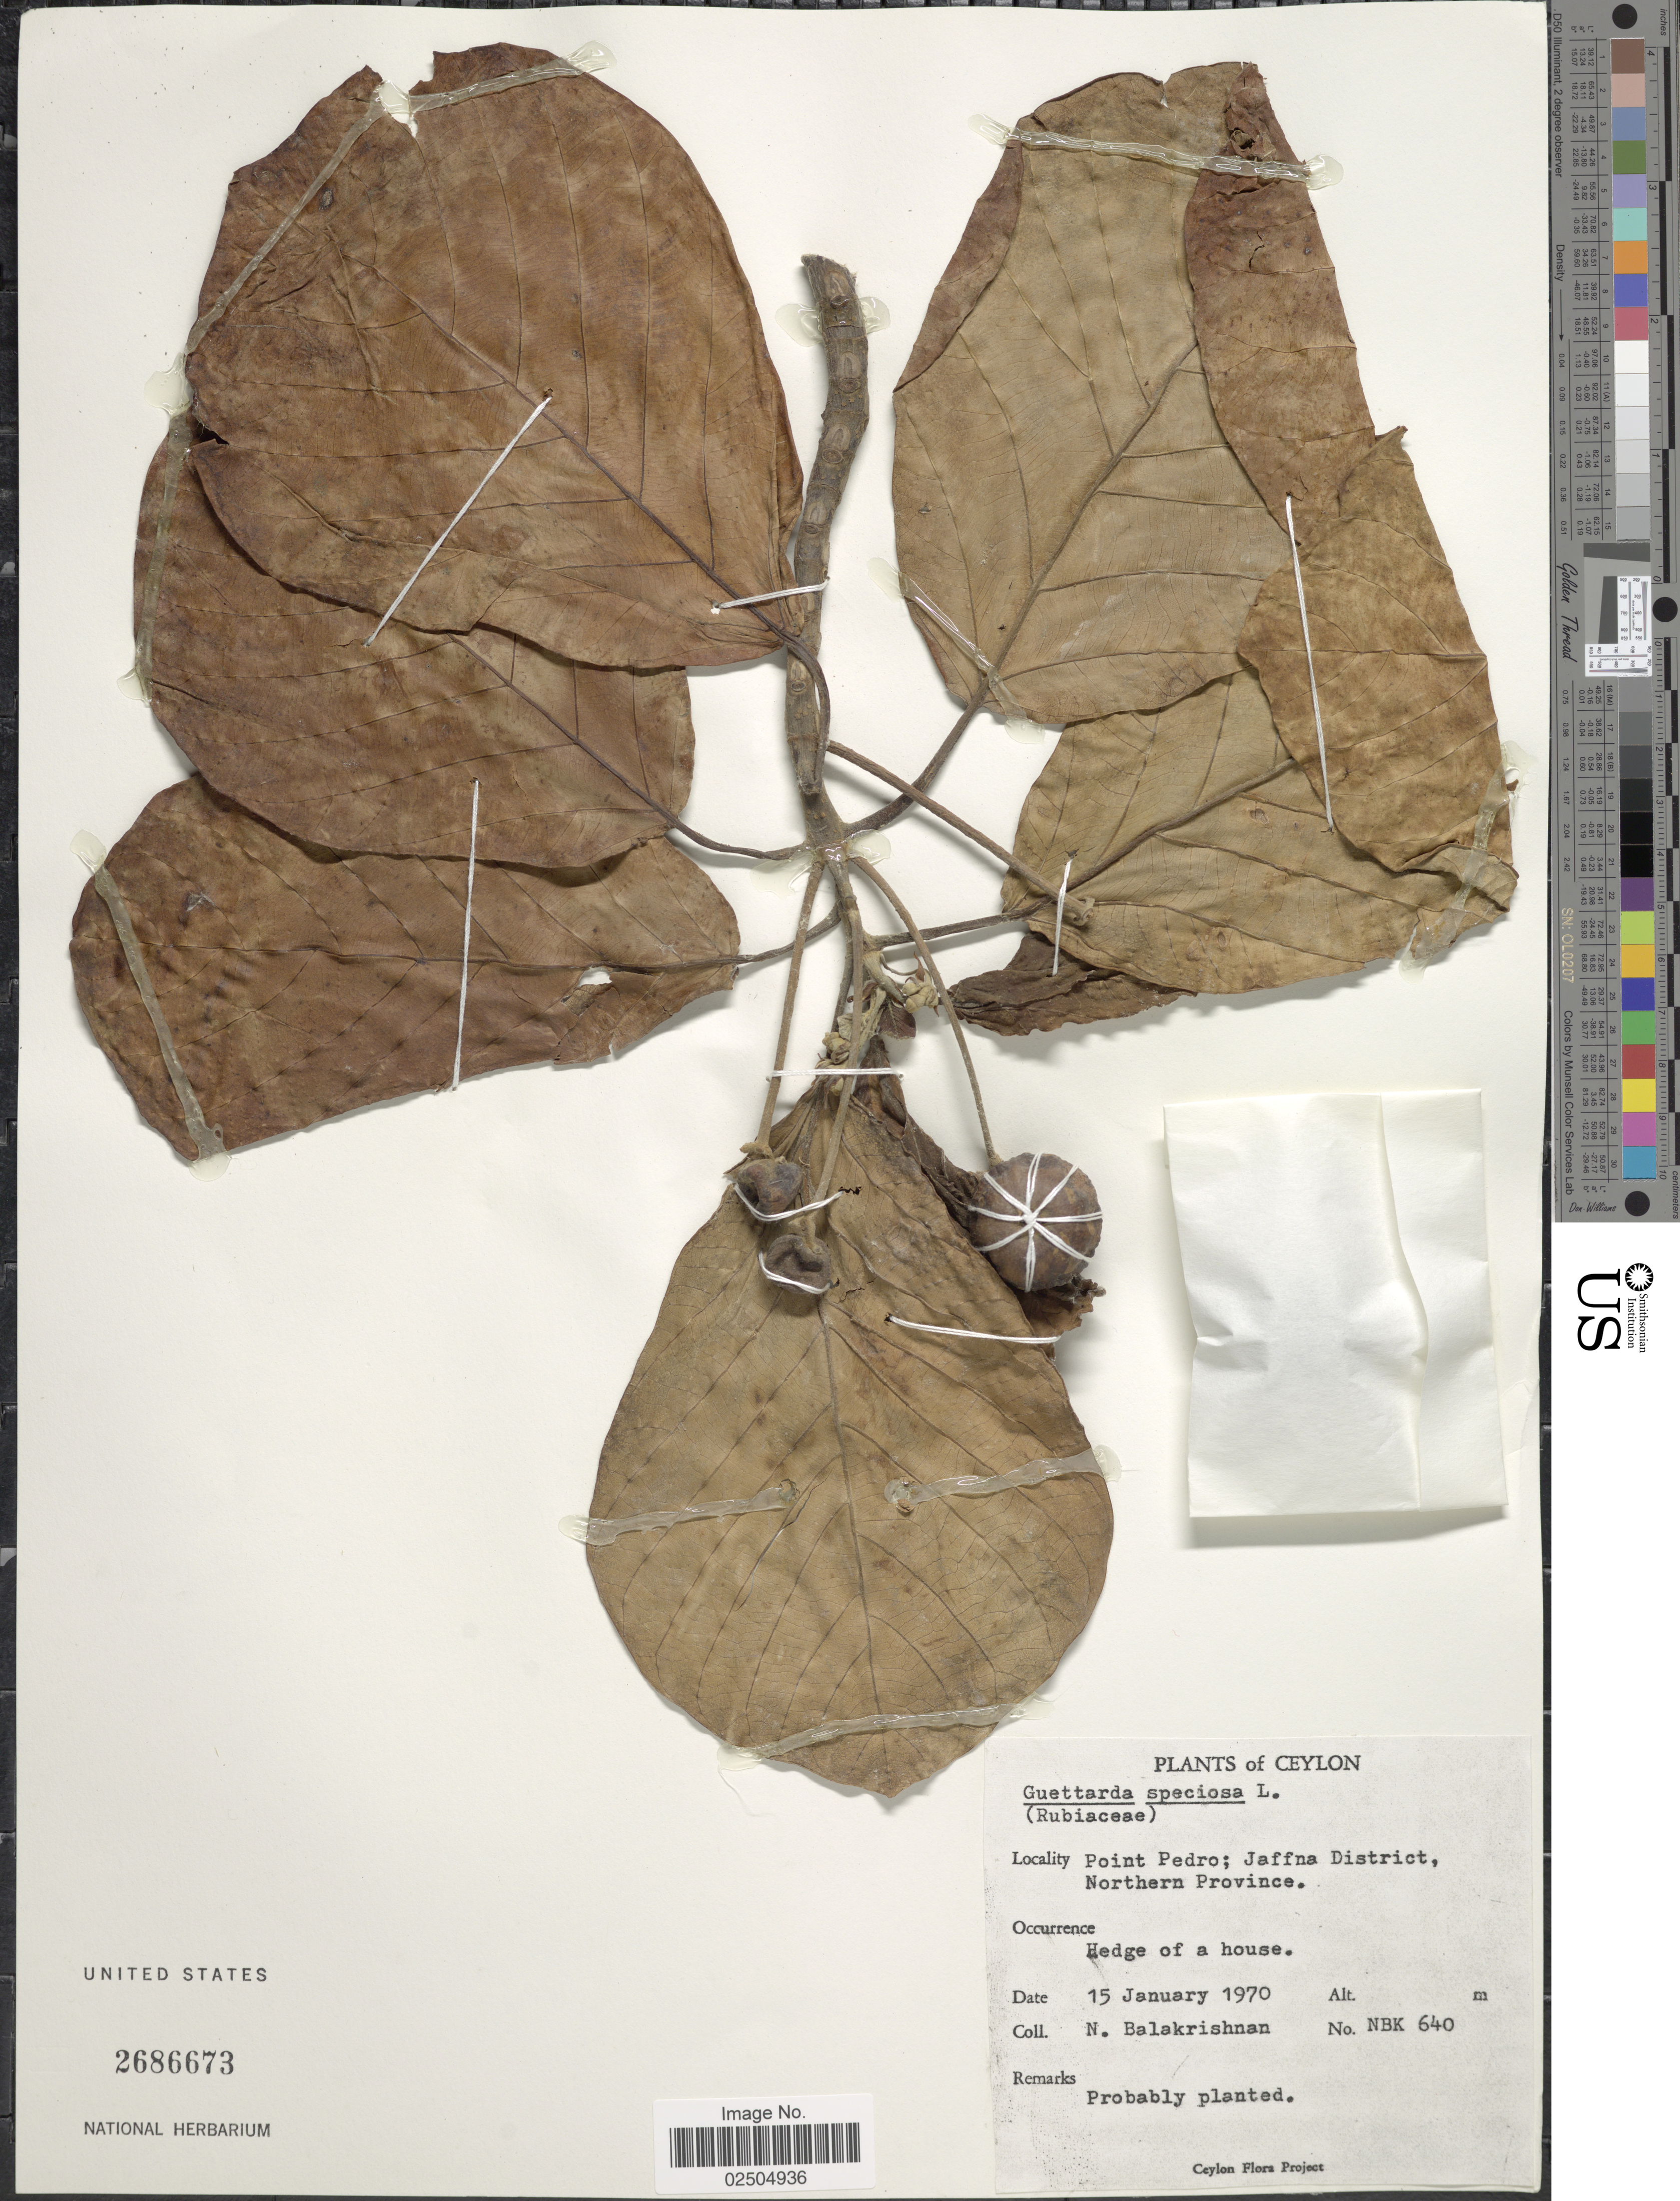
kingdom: Plantae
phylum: Tracheophyta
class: Magnoliopsida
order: Gentianales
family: Rubiaceae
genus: Guettarda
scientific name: Guettarda speciosa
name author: L.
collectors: N. Balakrishnan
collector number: NBK 640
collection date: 1970-01-15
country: Sri Lanka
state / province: Northern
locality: Ceylon, Point Pedro, Jaffna District, Northern Province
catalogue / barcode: US 2686673